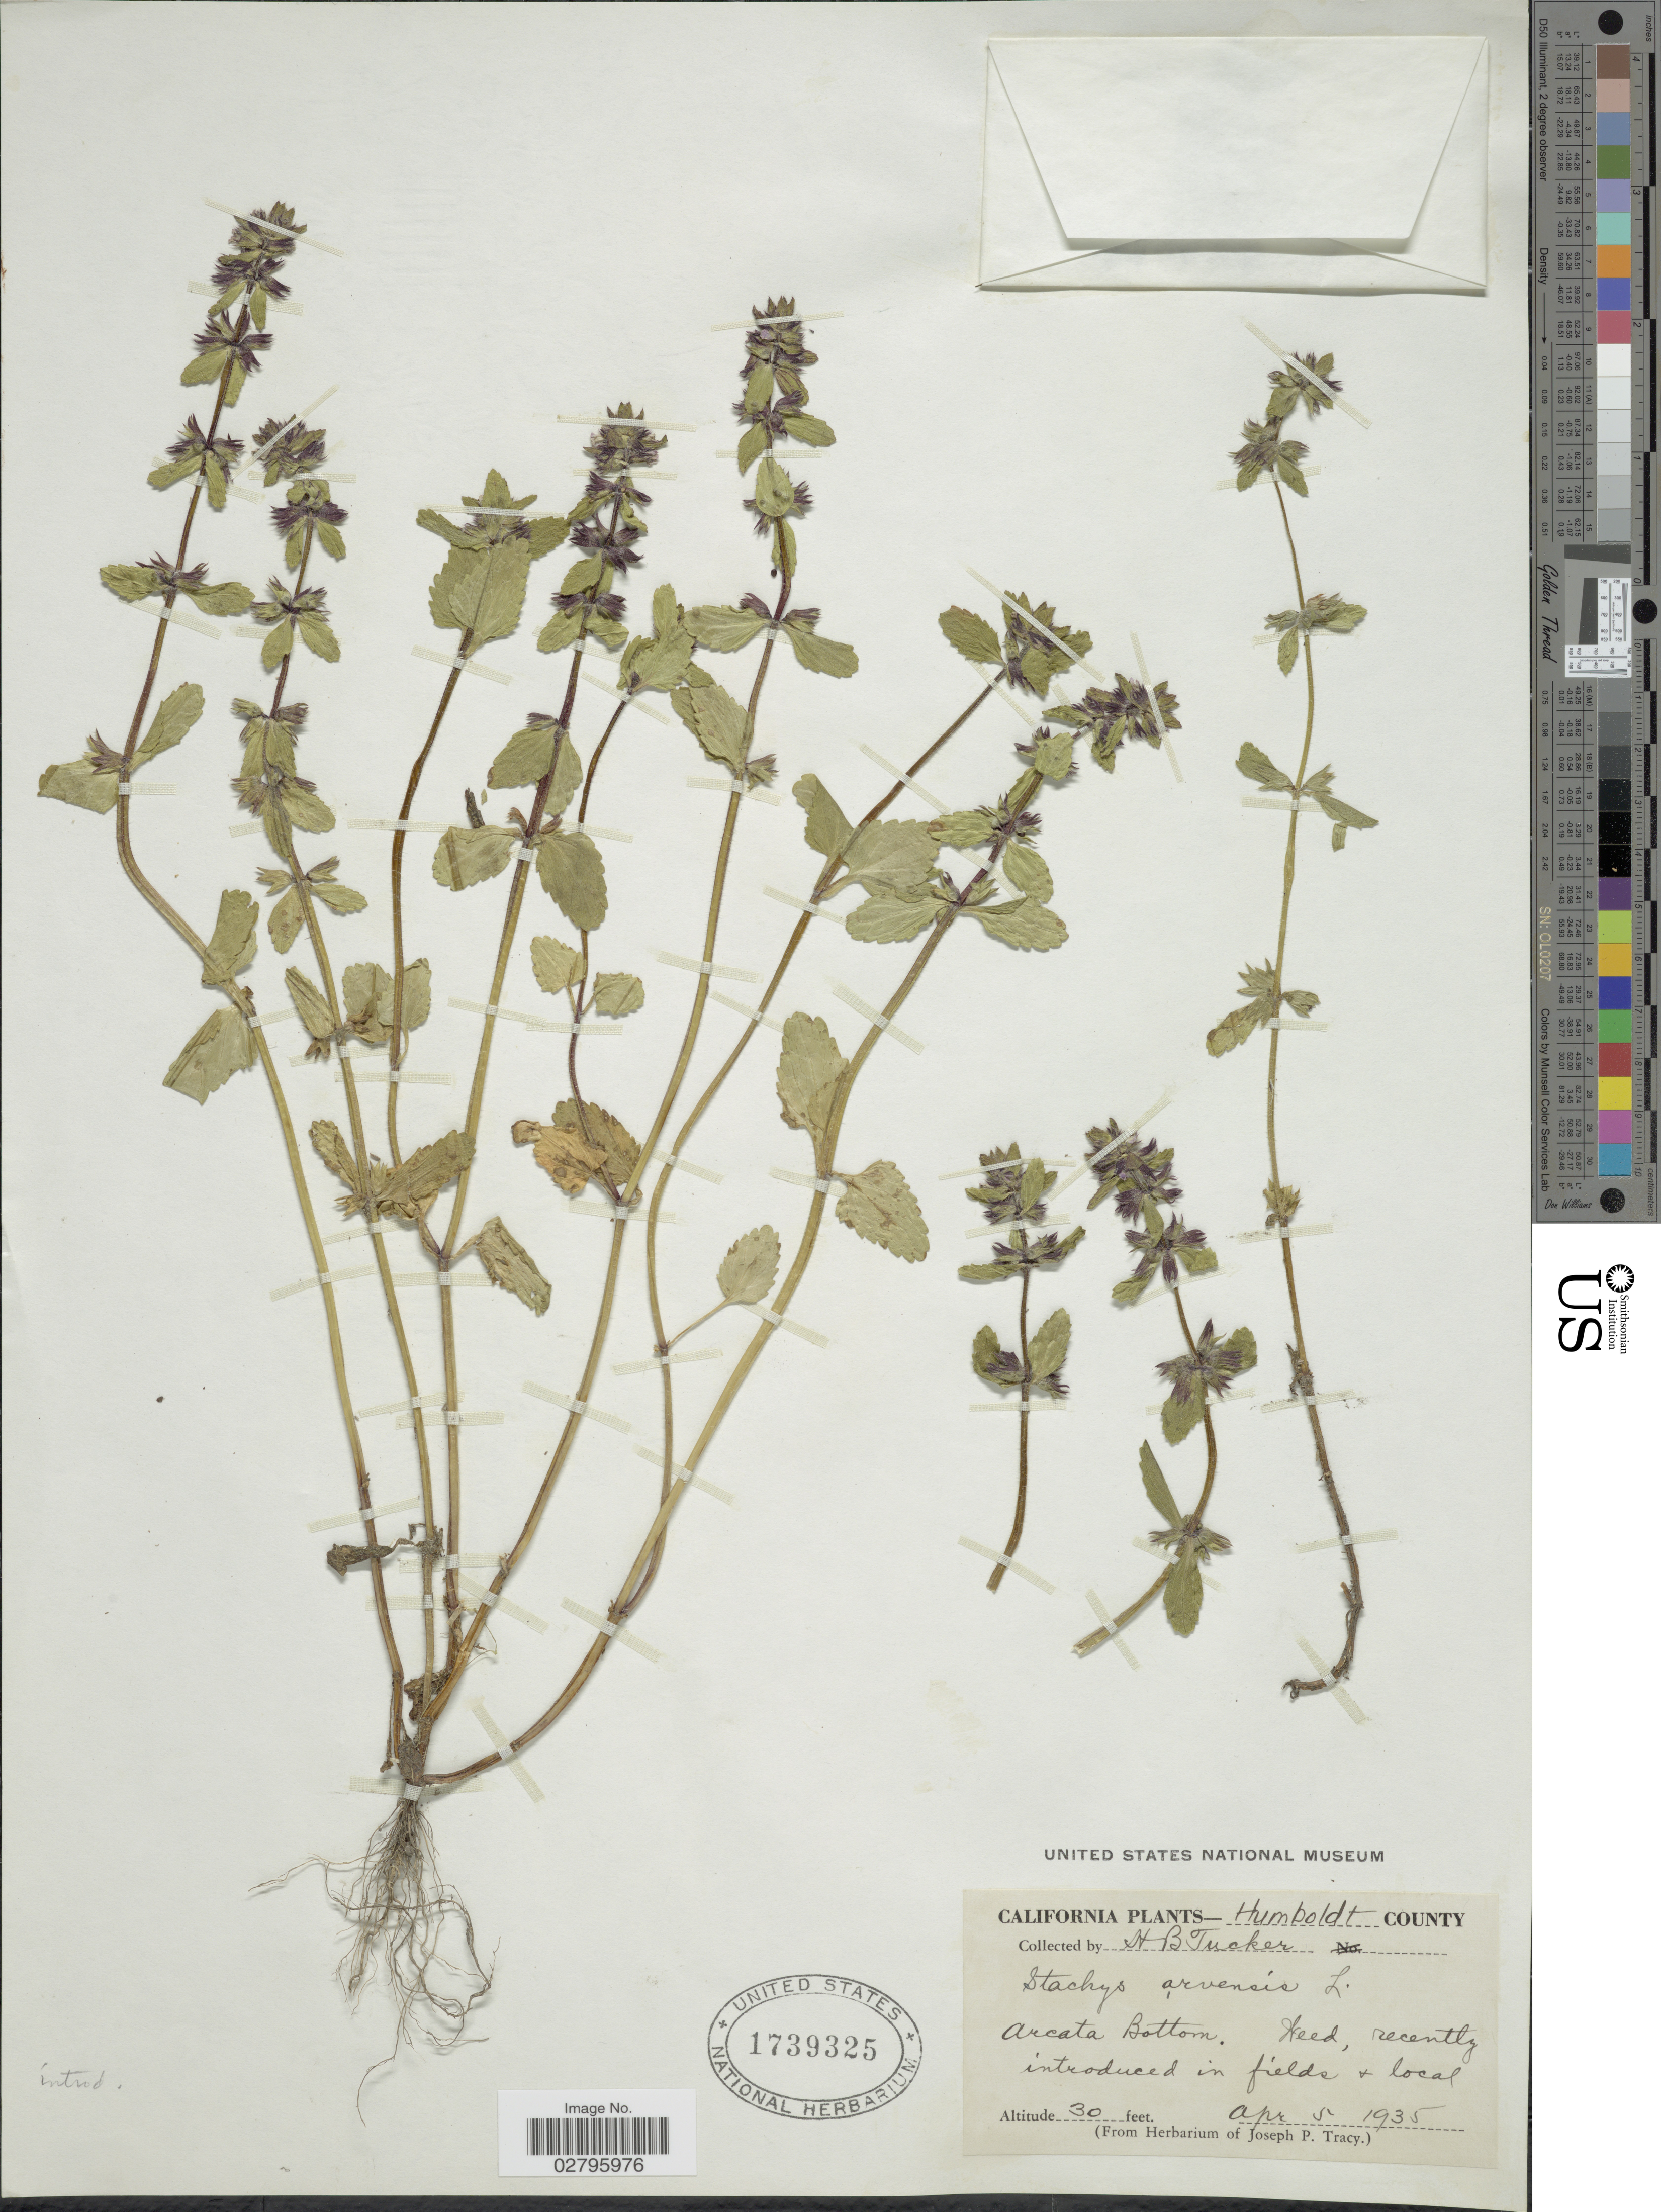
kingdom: Plantae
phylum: Tracheophyta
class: Magnoliopsida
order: Lamiales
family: Lamiaceae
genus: Stachys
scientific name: Stachys arvensis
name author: (L.) L.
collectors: H. Tucker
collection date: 1935-04-05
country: United States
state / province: California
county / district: Humboldt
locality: Humboldt County. Arcata Bottom.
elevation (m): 9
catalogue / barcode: US 1739325